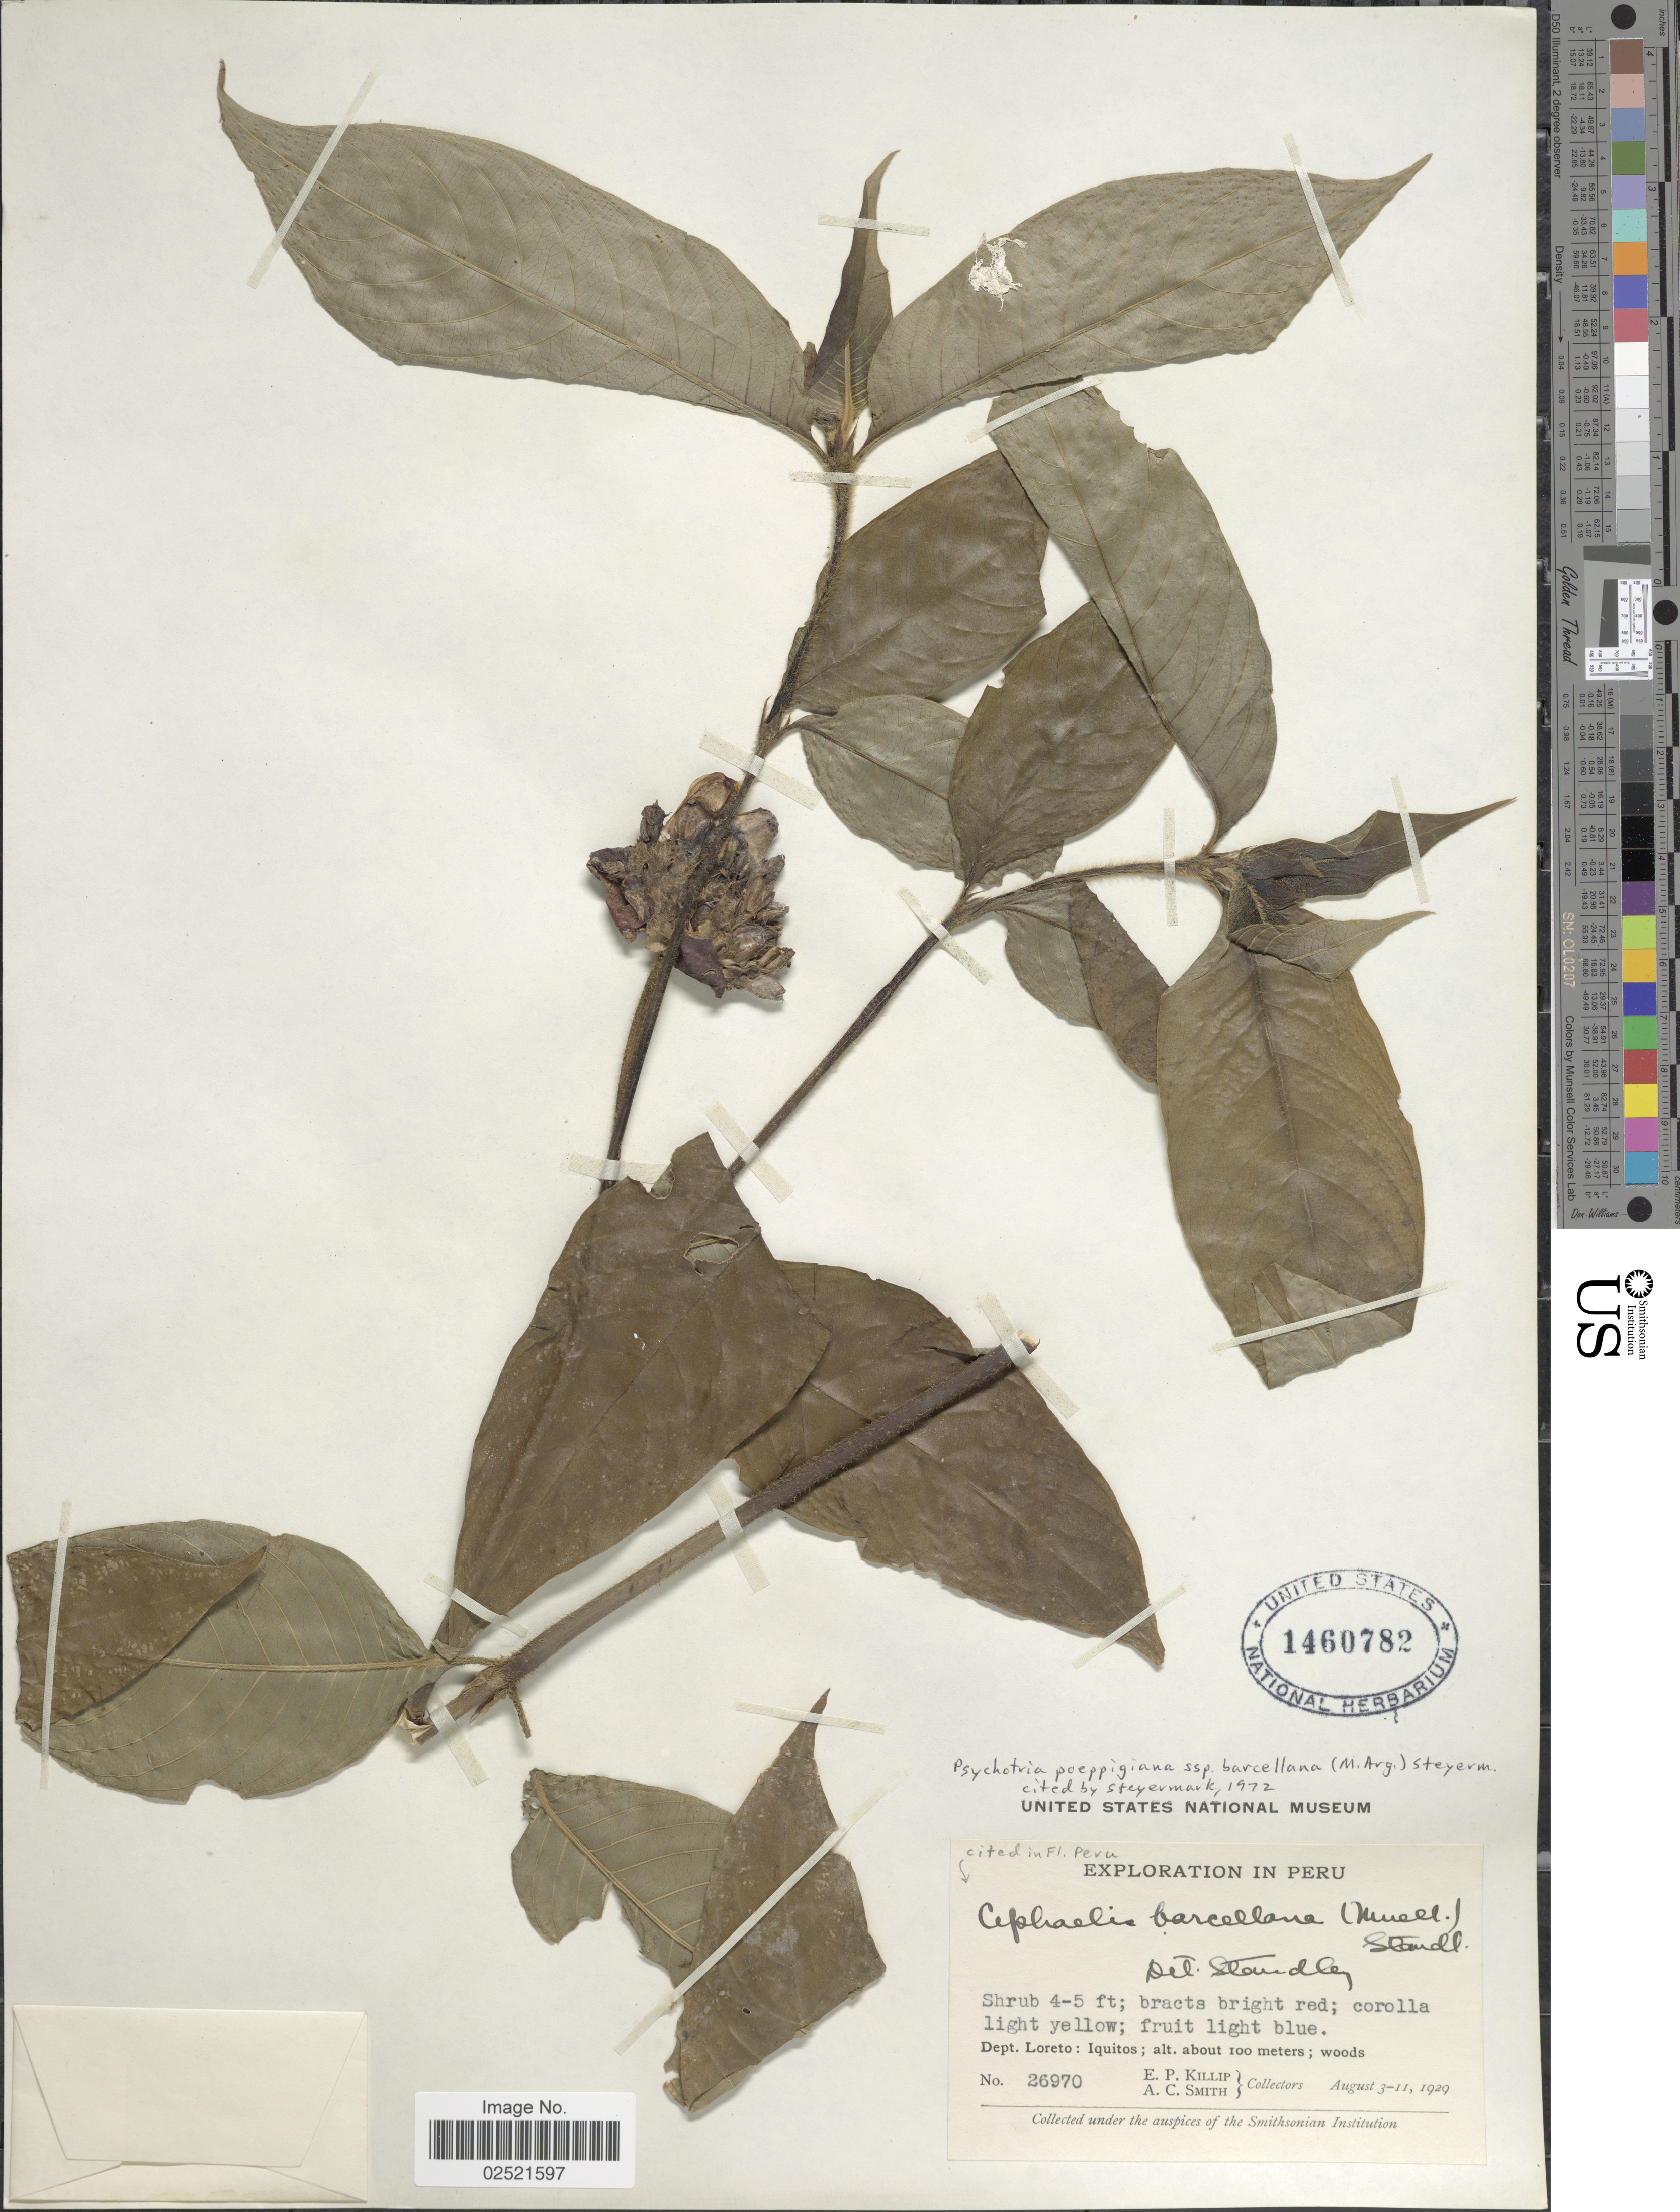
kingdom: Plantae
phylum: Tracheophyta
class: Magnoliopsida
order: Gentianales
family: Rubiaceae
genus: Psychotria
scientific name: Psychotria poeppigiana subsp. barcellana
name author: (Müll. Arg.) Steyerm.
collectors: E. P. Killip & A. C. Smith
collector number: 26970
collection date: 1929-08-03/1929-08-11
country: Peru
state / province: Loreto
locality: Iquitos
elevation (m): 100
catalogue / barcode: US 1460782